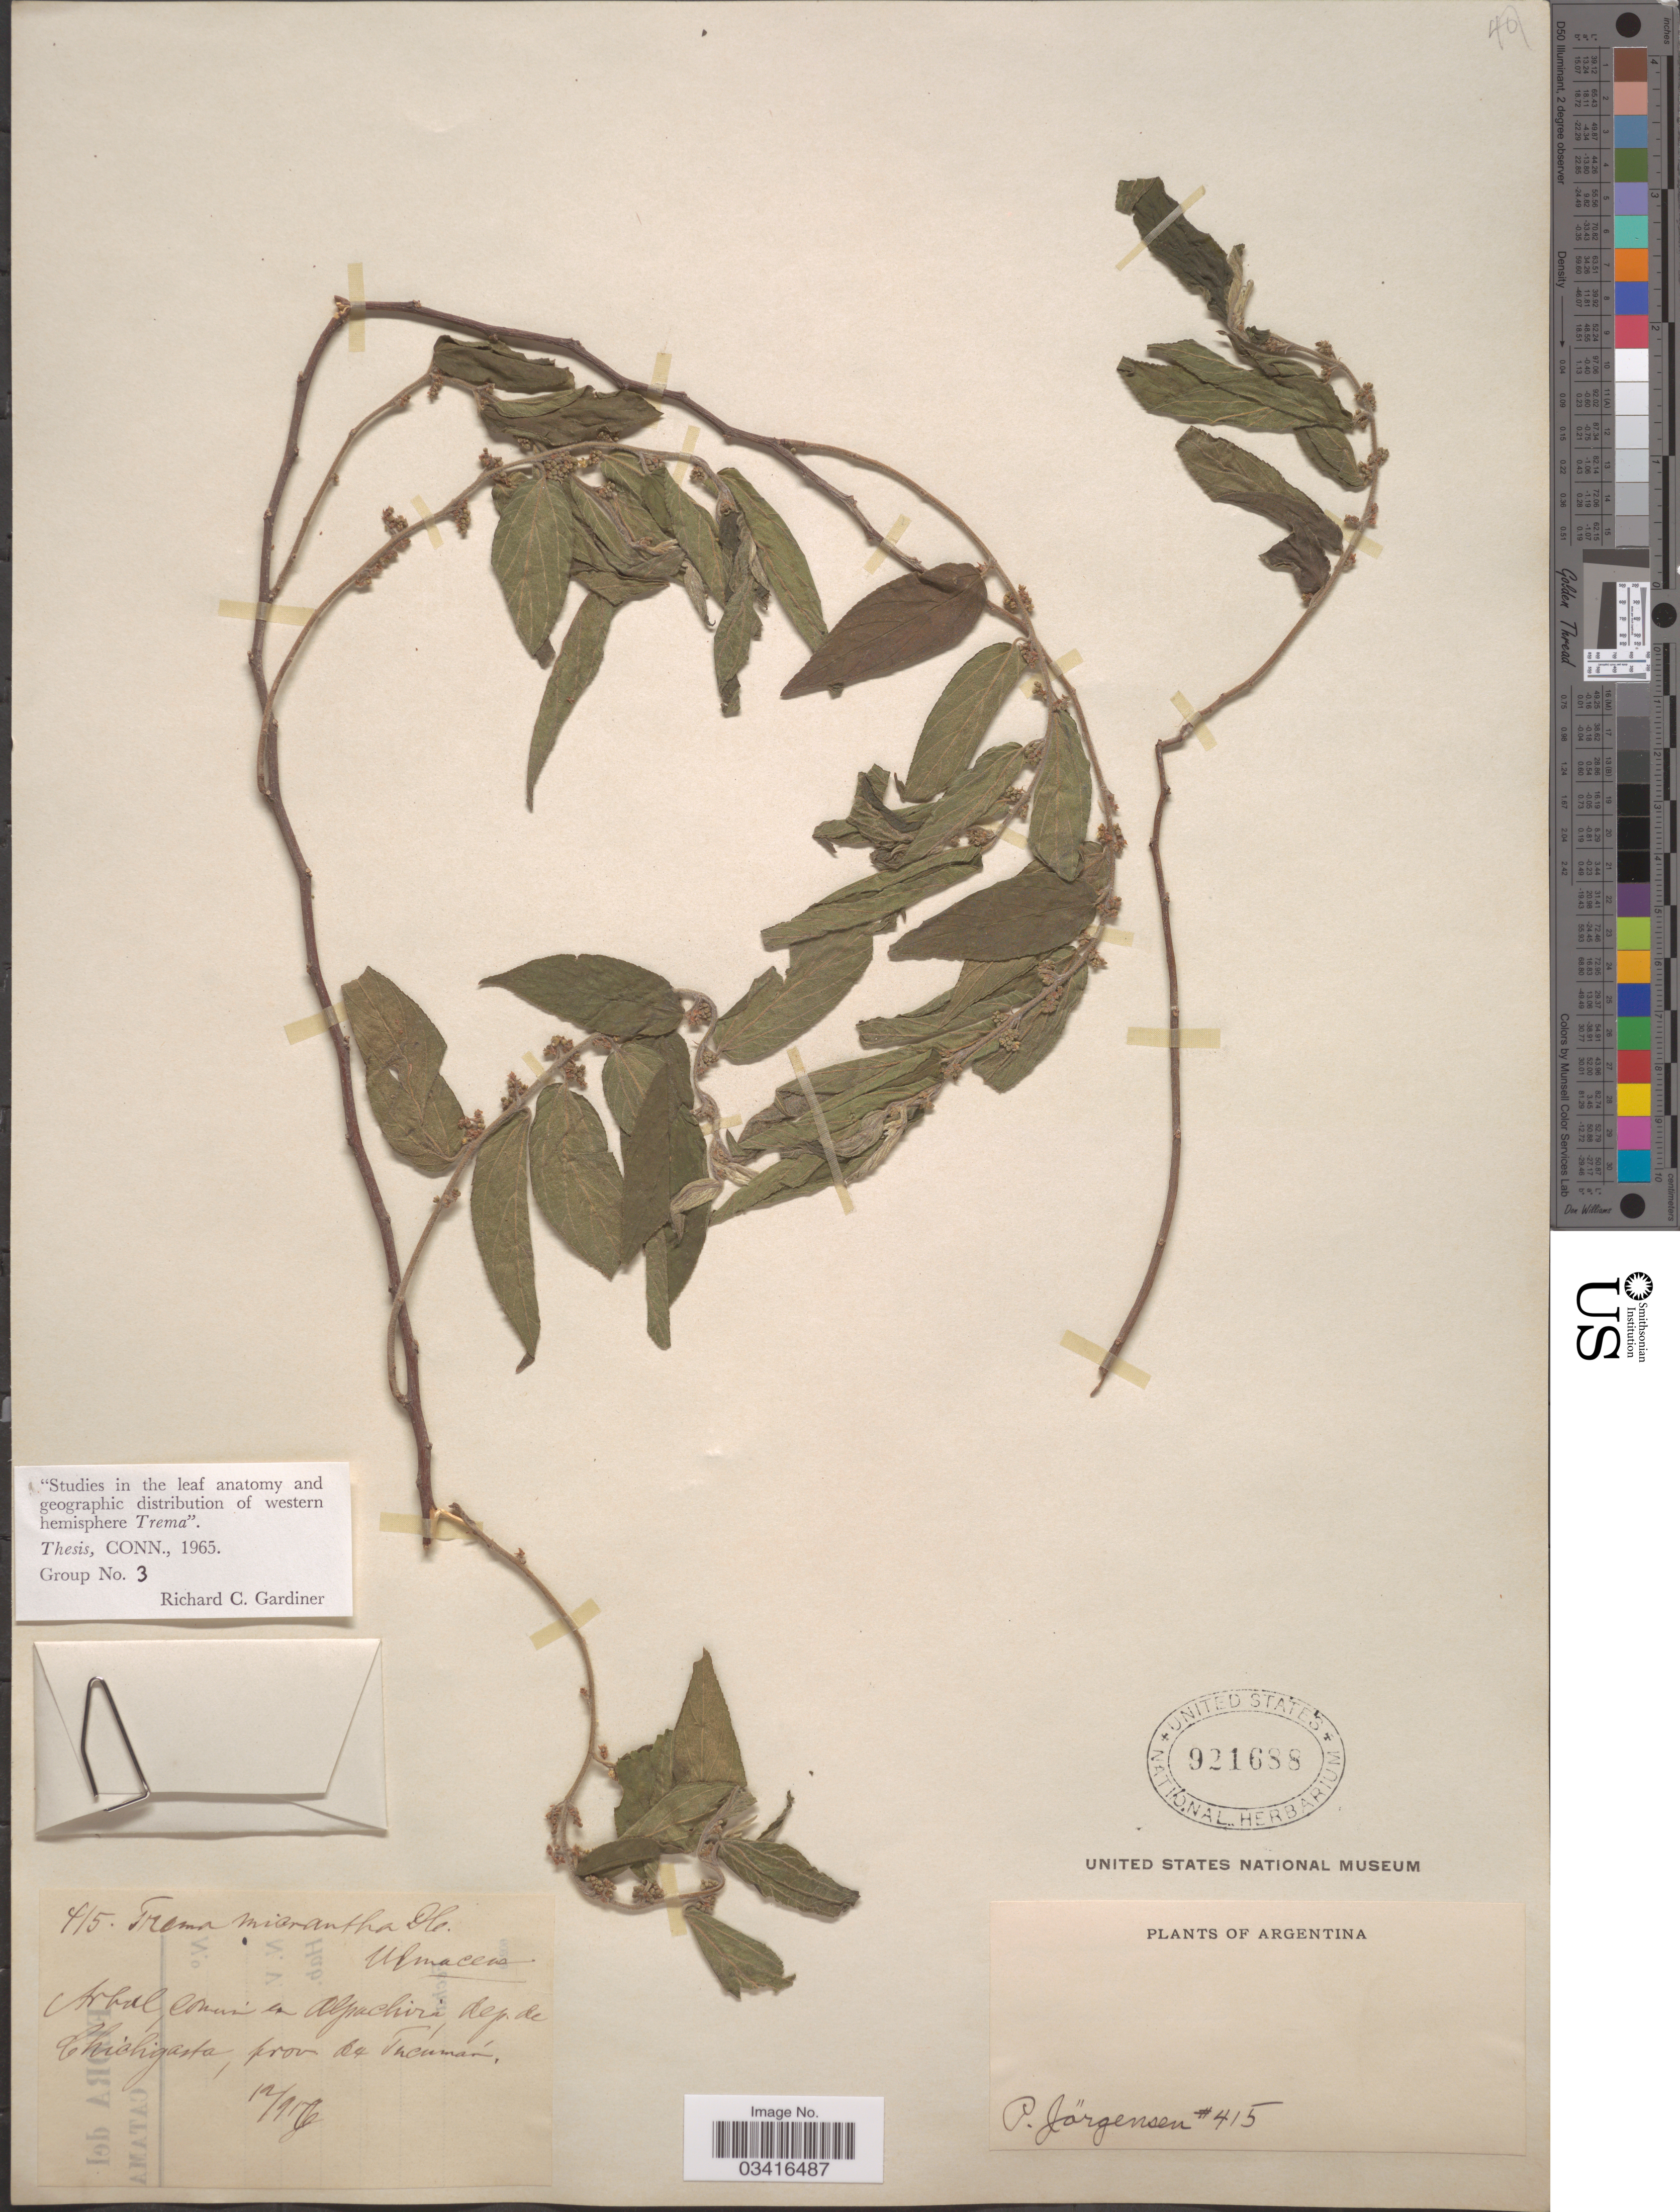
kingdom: Plantae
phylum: Tracheophyta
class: Magnoliopsida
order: Rosales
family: Cannabaceae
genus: Trema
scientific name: Trema micranthum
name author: (L.) Blume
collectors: P. Jörgensen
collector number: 415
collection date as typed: Transcribed d/m/y: 12/9/76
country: Argentina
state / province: Tucuman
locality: Comun la Alpachiri, dep. de Chicligasta, prov de Tucumán.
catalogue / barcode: US 921688